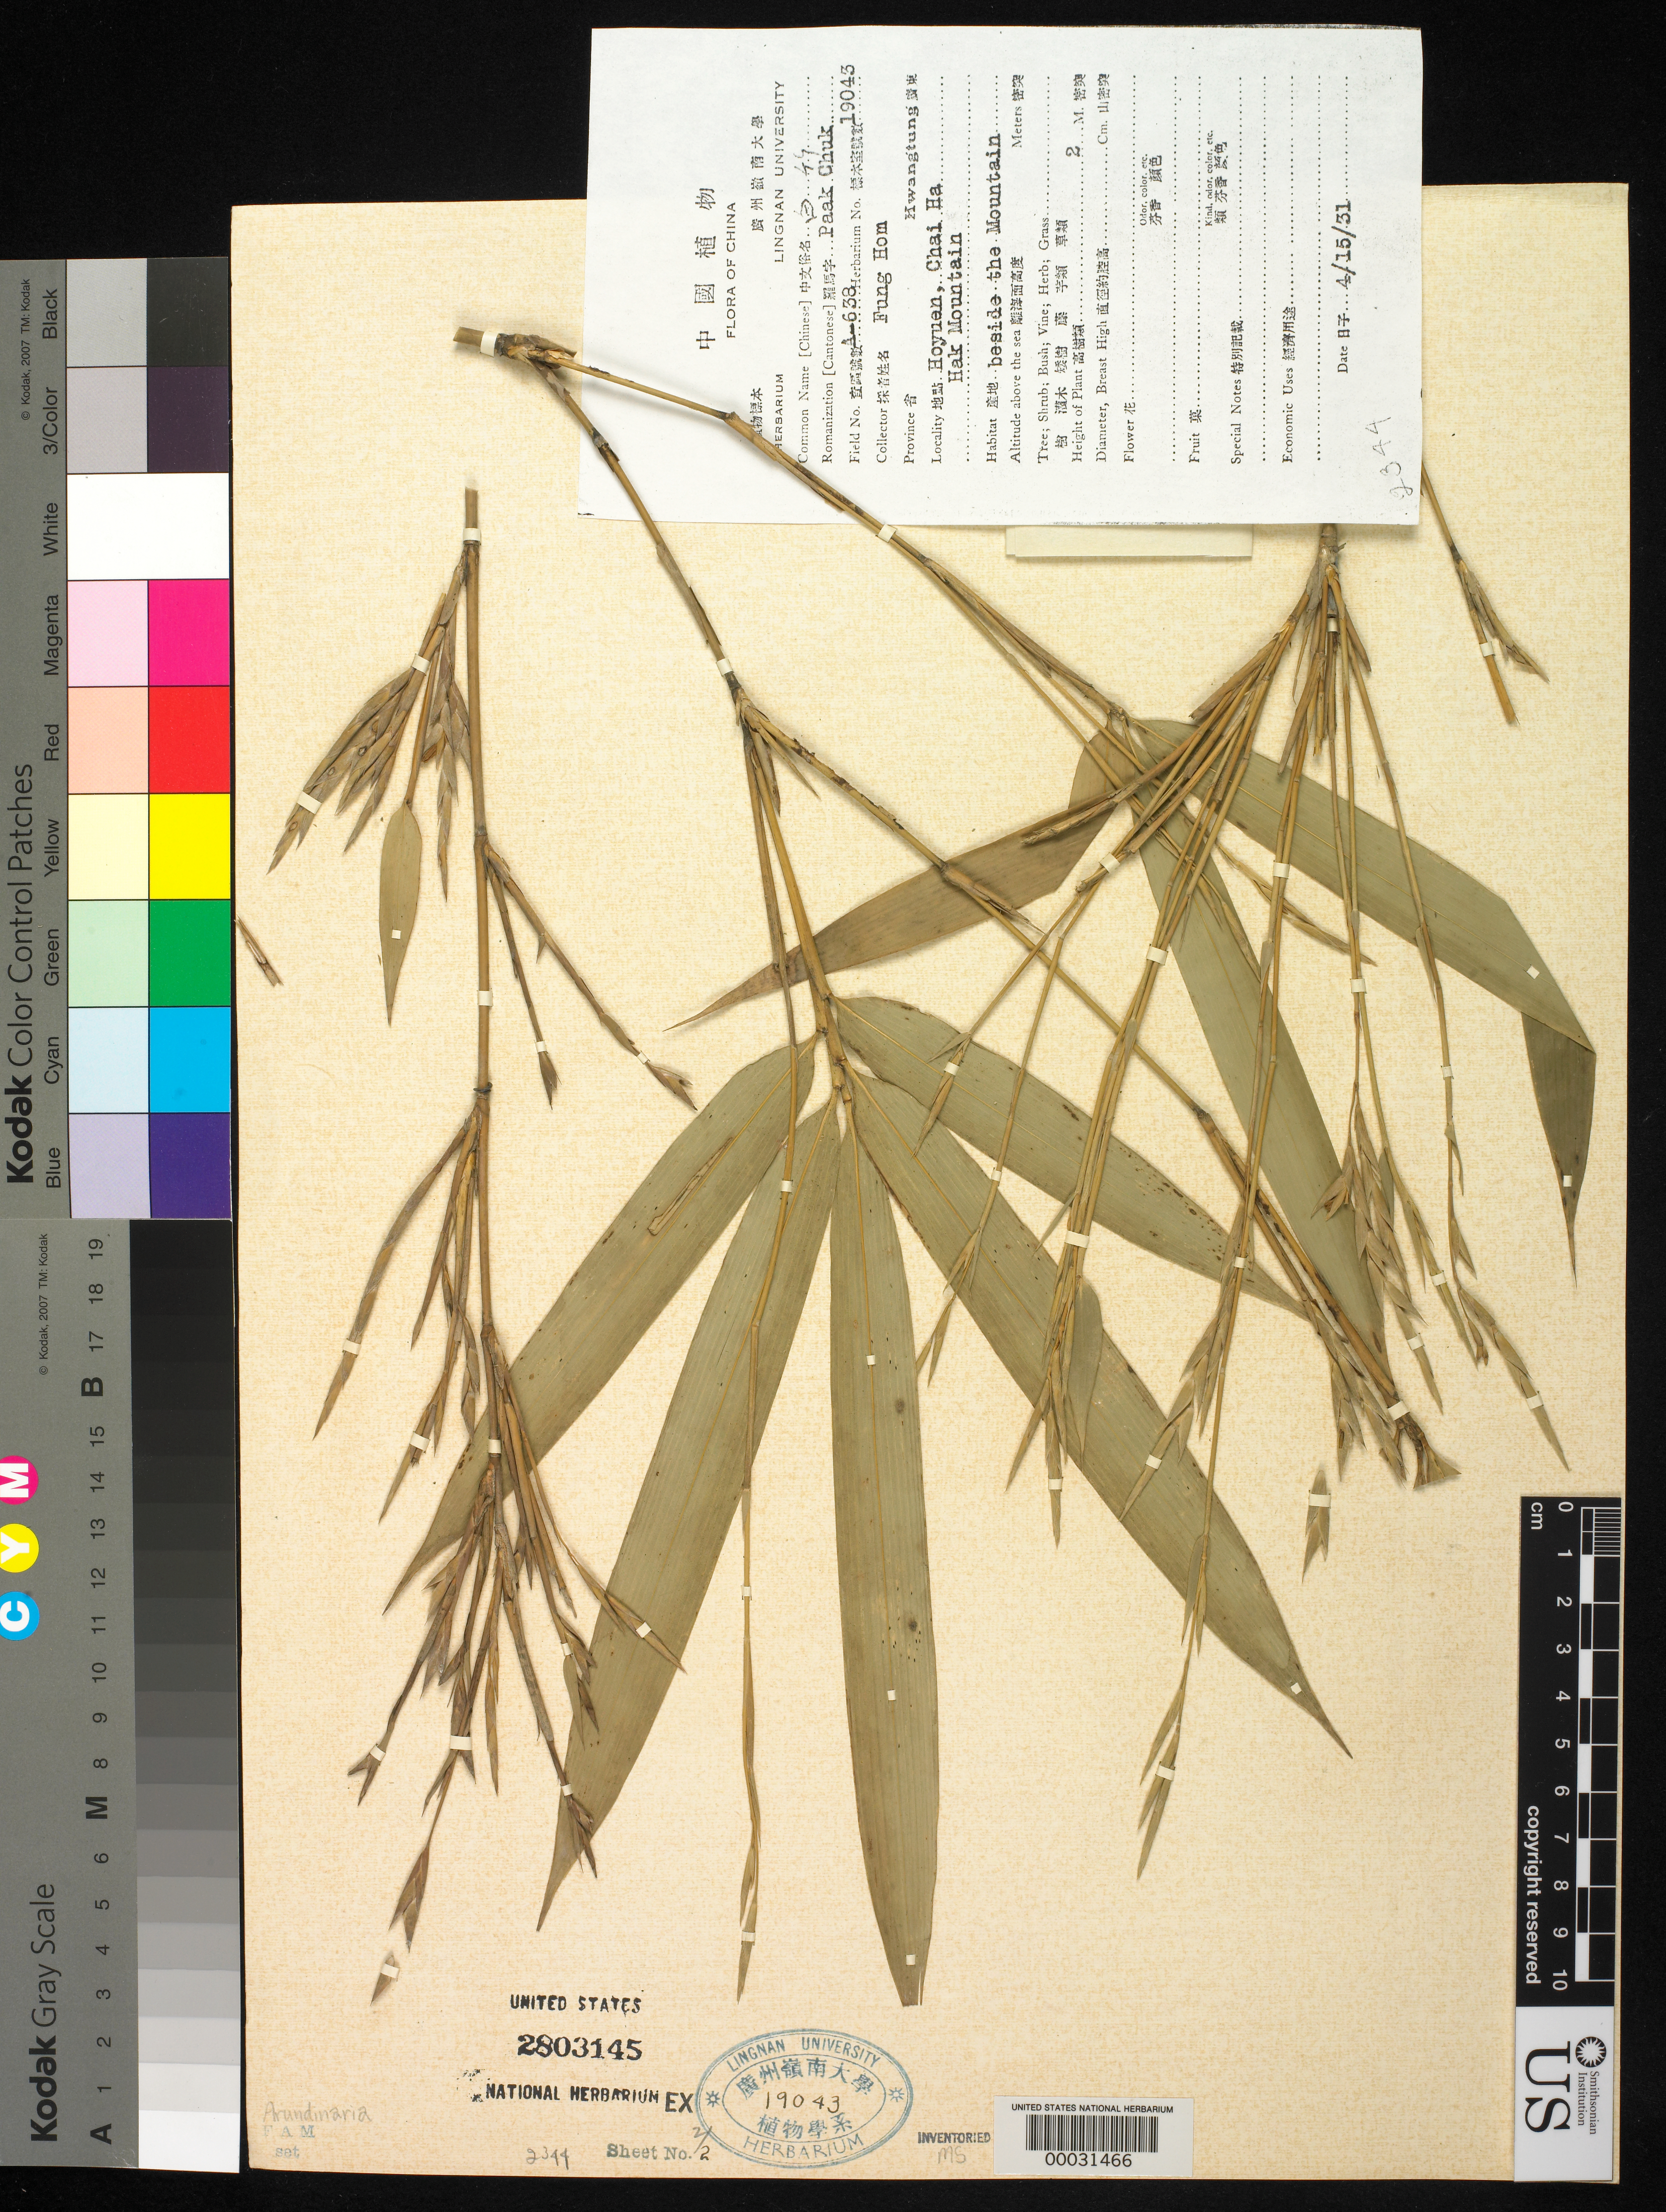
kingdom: Plantae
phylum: Tracheophyta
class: Liliopsida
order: Poales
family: Poaceae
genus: Arundinaria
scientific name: Arundinaria sp.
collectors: H. L. Fung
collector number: A-638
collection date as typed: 15 Apr 1931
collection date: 1931-04-15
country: China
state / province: Guangdong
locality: Hoyuen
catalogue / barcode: US 2803145